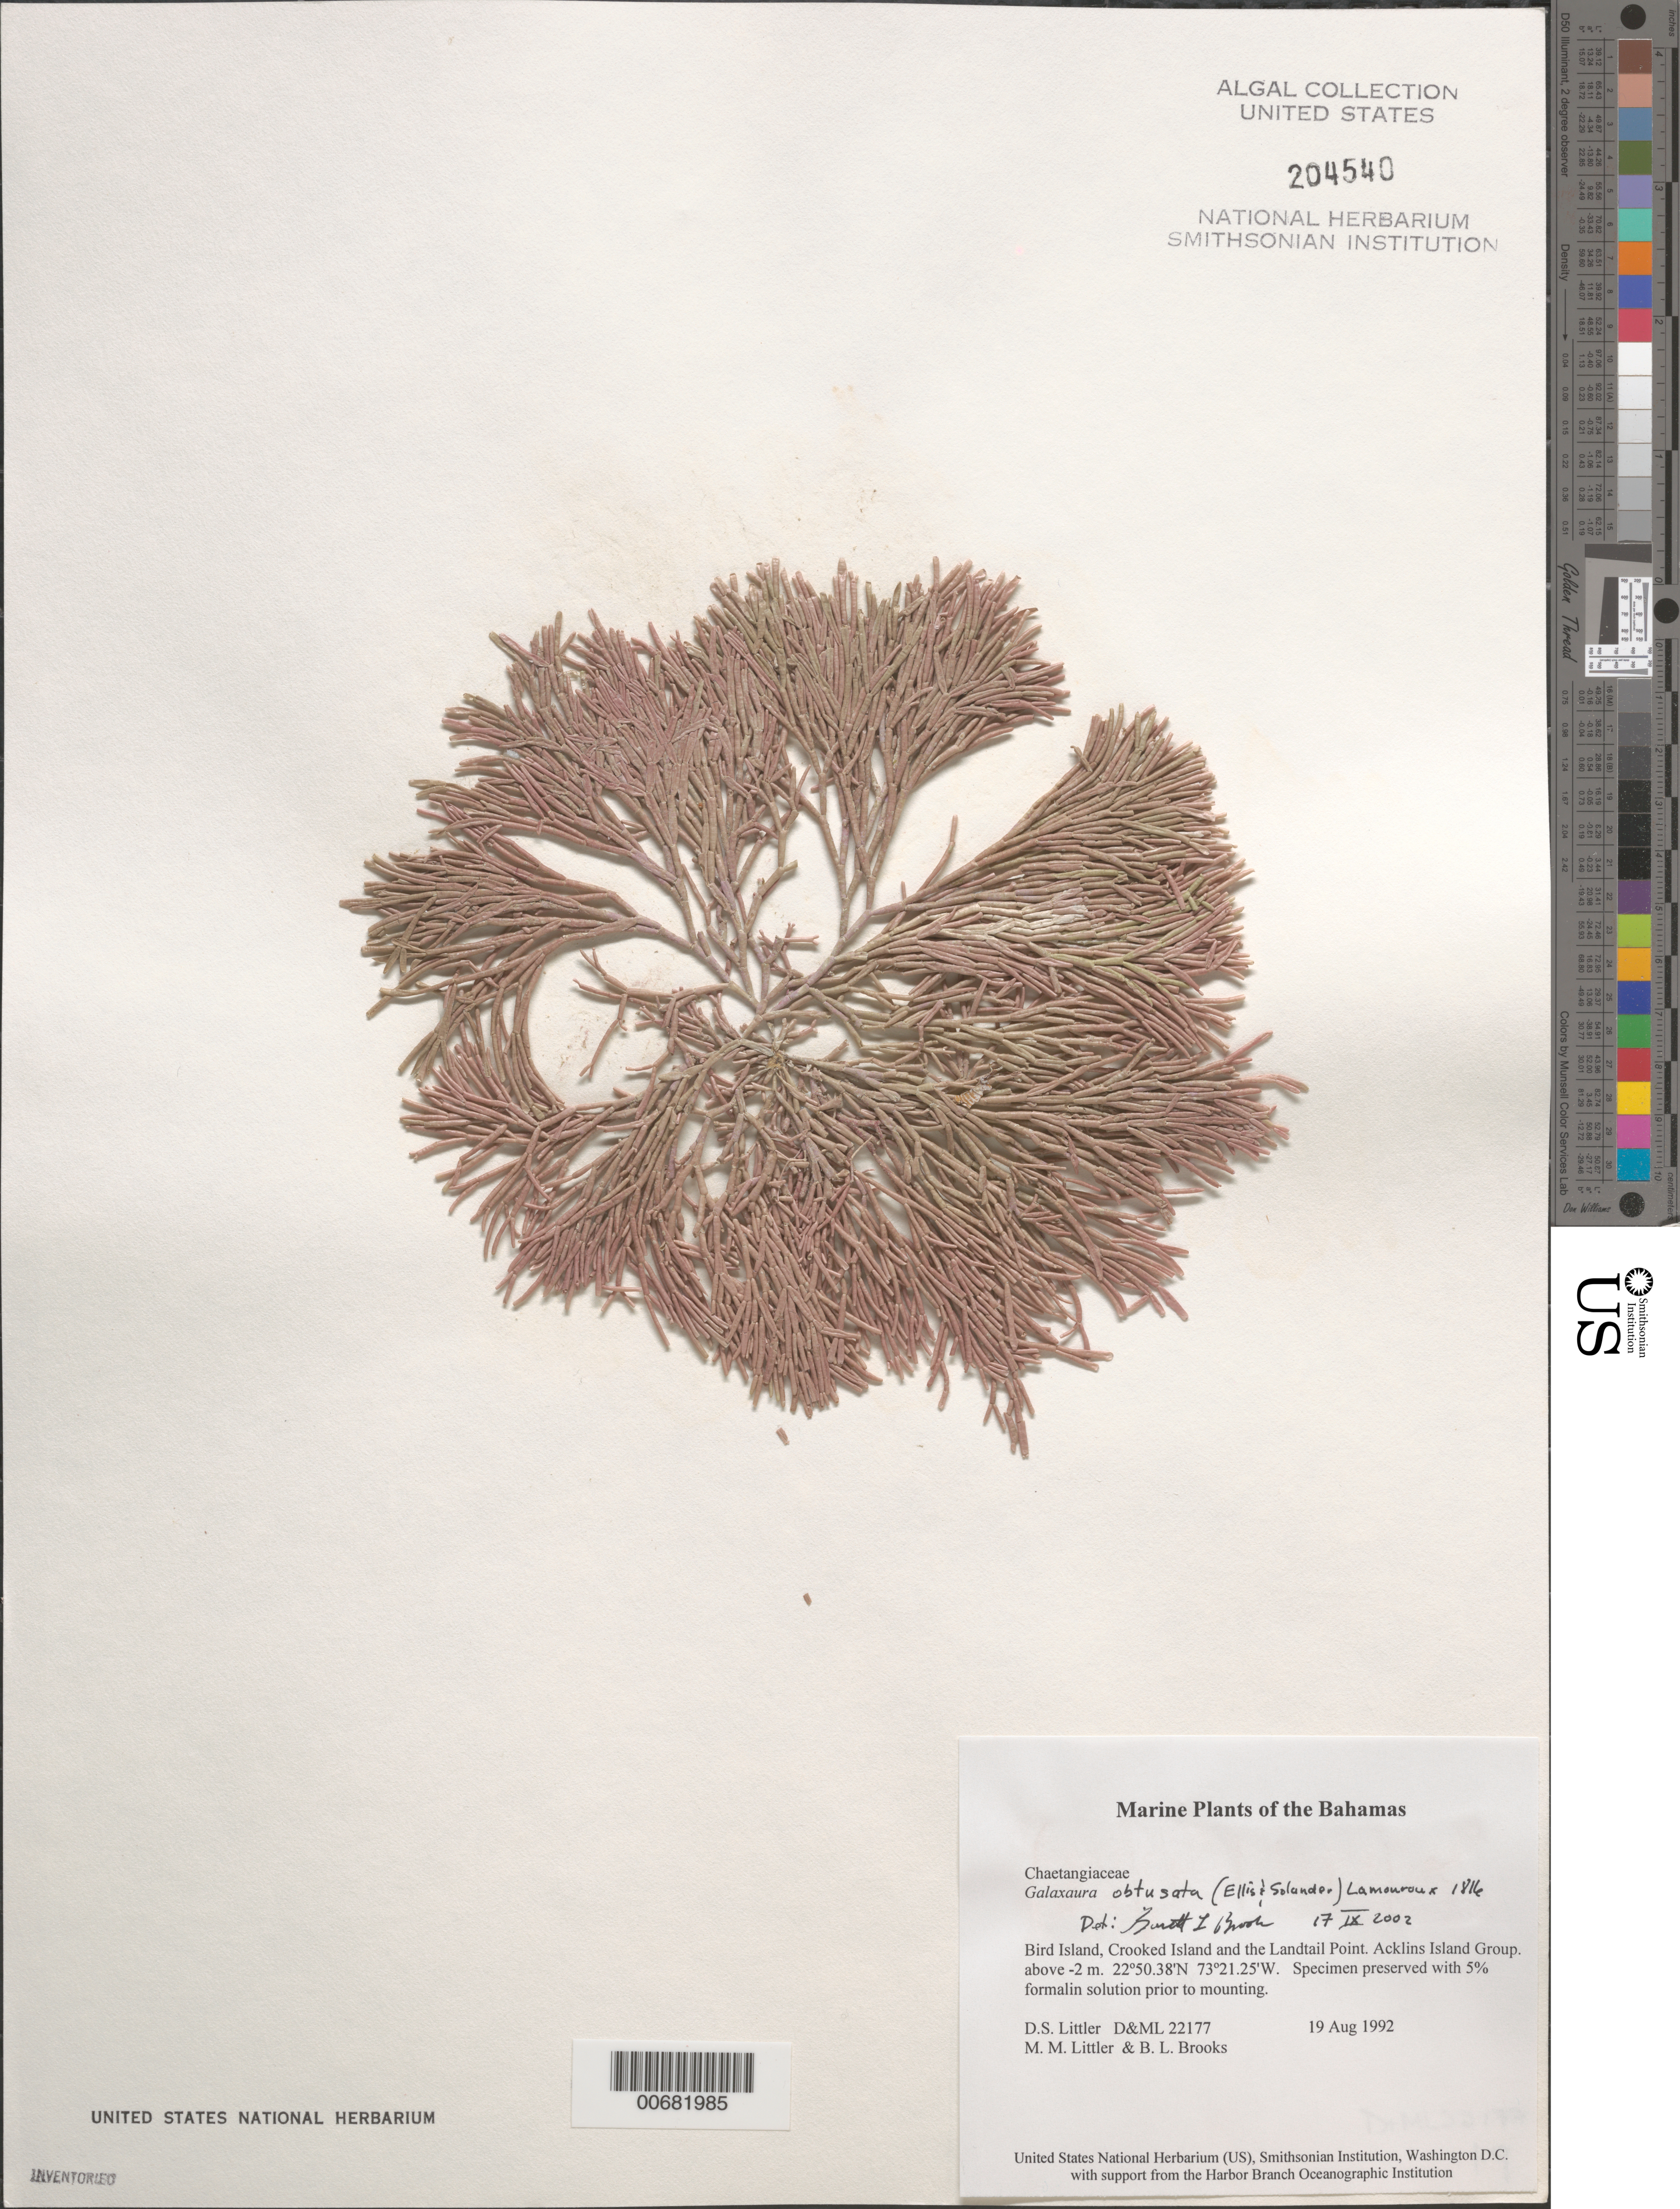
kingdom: Plantae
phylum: Rhodophyta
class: Florideophyceae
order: Nemaliales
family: Galaxauraceae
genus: Dichotomaria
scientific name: Dichotomaria obtusata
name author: (Ellis & Sol.) Lam.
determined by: Algae name updating Project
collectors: D. S. Littler, M. M. Littler & B. Brooks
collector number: D&ML 22177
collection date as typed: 19 Aug 1992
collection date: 1992-08-19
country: Bahamas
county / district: Acklins District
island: Bird Island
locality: And Crooked Island and Landtail Point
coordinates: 22 50.38' N, 73 21.25' W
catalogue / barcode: US 204540